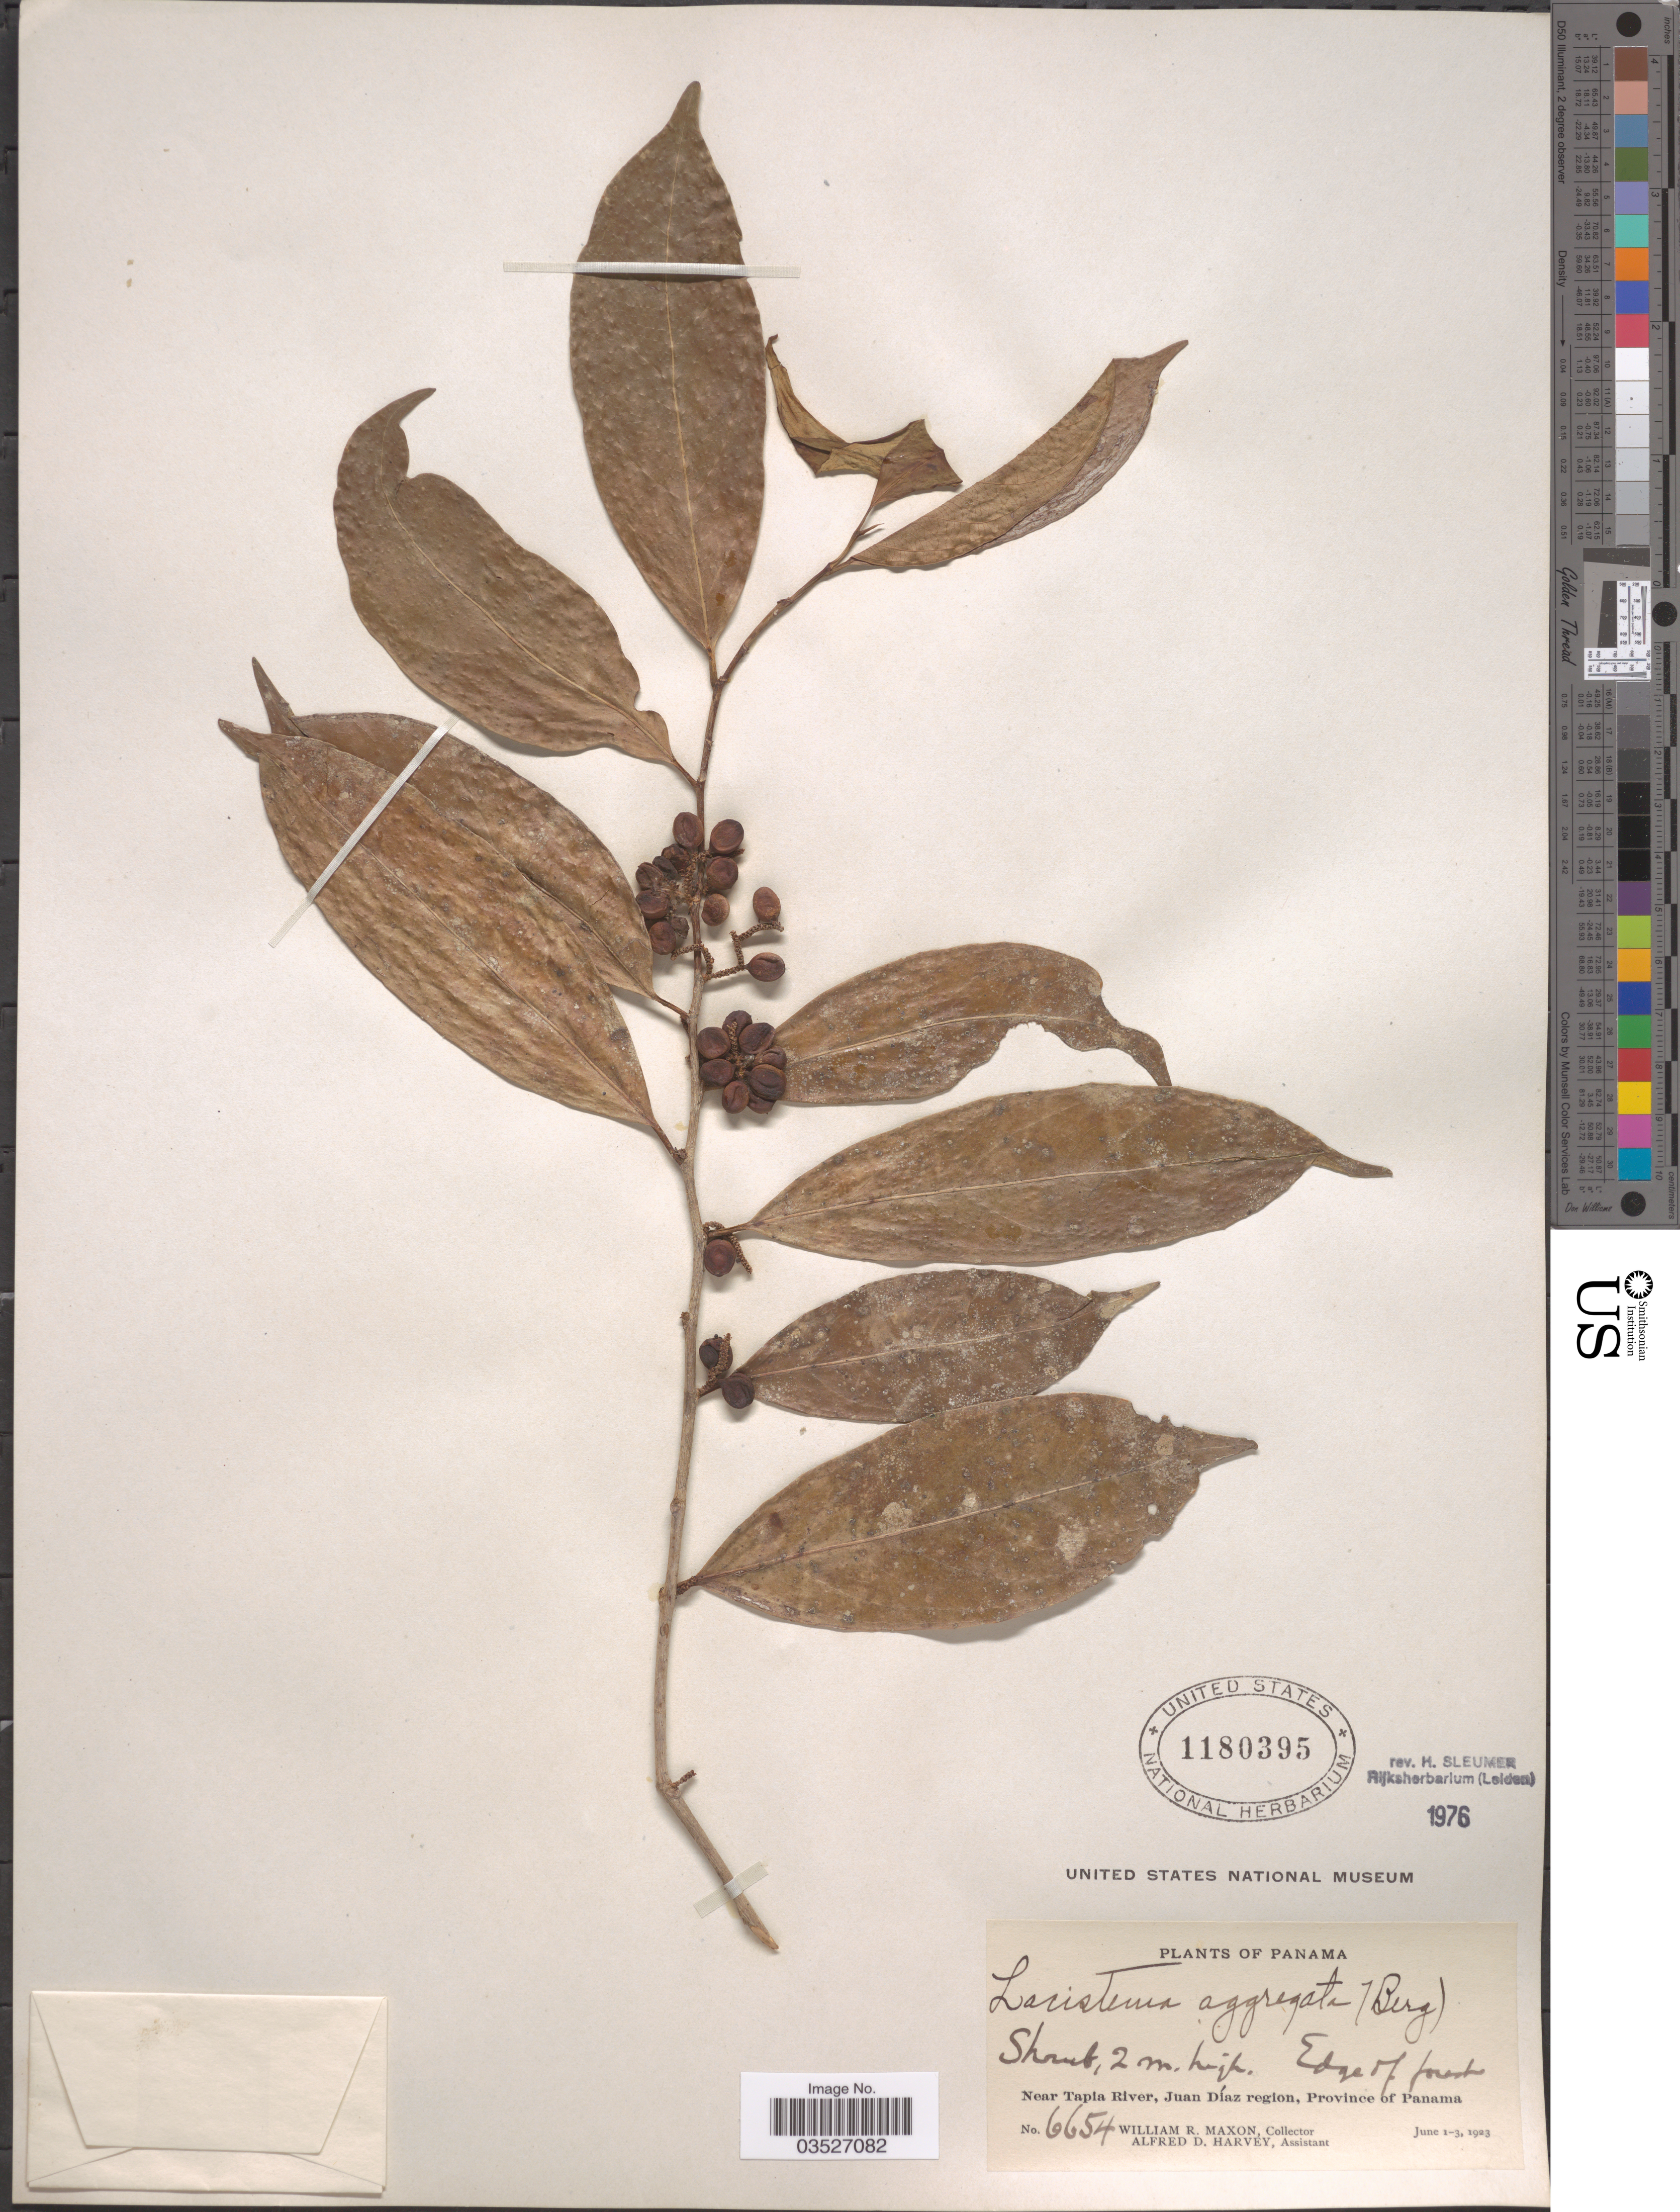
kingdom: Plantae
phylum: Tracheophyta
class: Magnoliopsida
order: Malpighiales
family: Lacistemataceae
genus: Lacistema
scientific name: Lacistema aggregatum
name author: (P.J. Bergius) Rusby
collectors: W. R. Maxon & A. D. Harvey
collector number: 6654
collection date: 1923-06-01/1923-06-03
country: Panama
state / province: Panamá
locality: Near Tapia River, Juan Díaz region.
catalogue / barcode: US 1180395